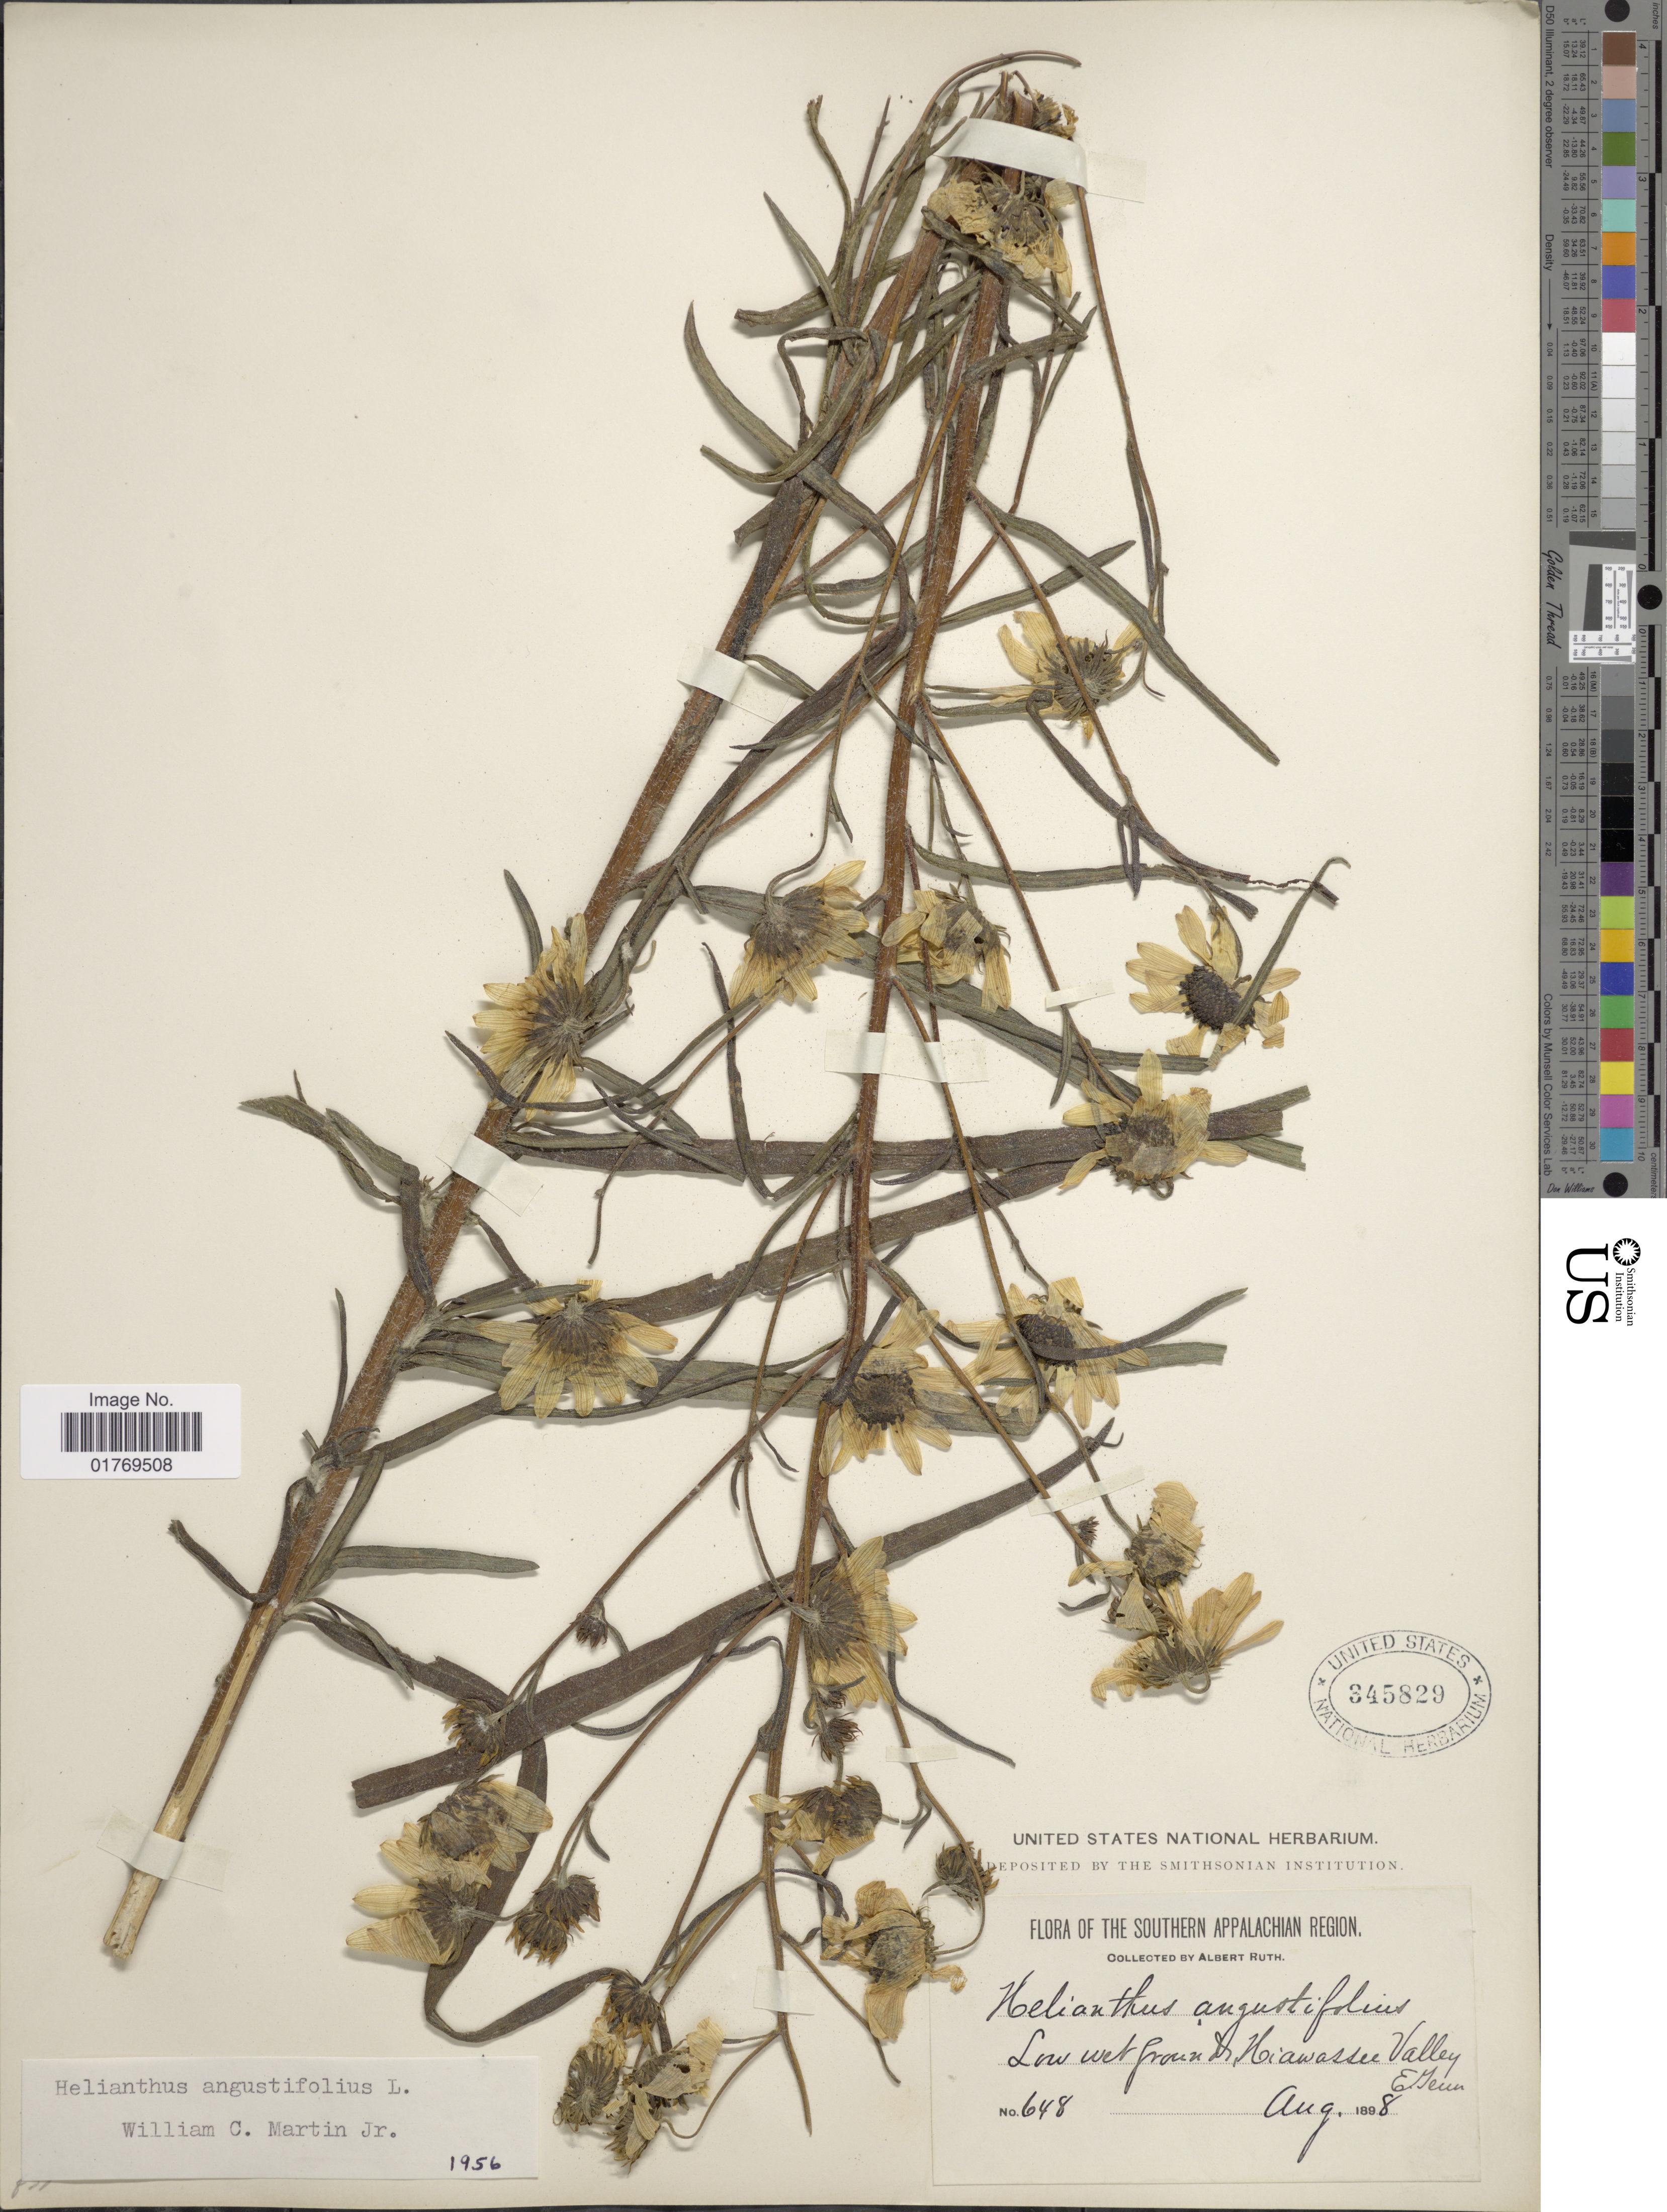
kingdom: Plantae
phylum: Tracheophyta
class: Magnoliopsida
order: Asterales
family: Asteraceae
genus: Helianthus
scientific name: Helianthus angustifolius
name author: L.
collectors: A. Ruth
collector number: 648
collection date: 1898-08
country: United States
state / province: Tennessee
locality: Southern Appalachian Region. Hiawassee Valley, E. Tenn.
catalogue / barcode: US 345829